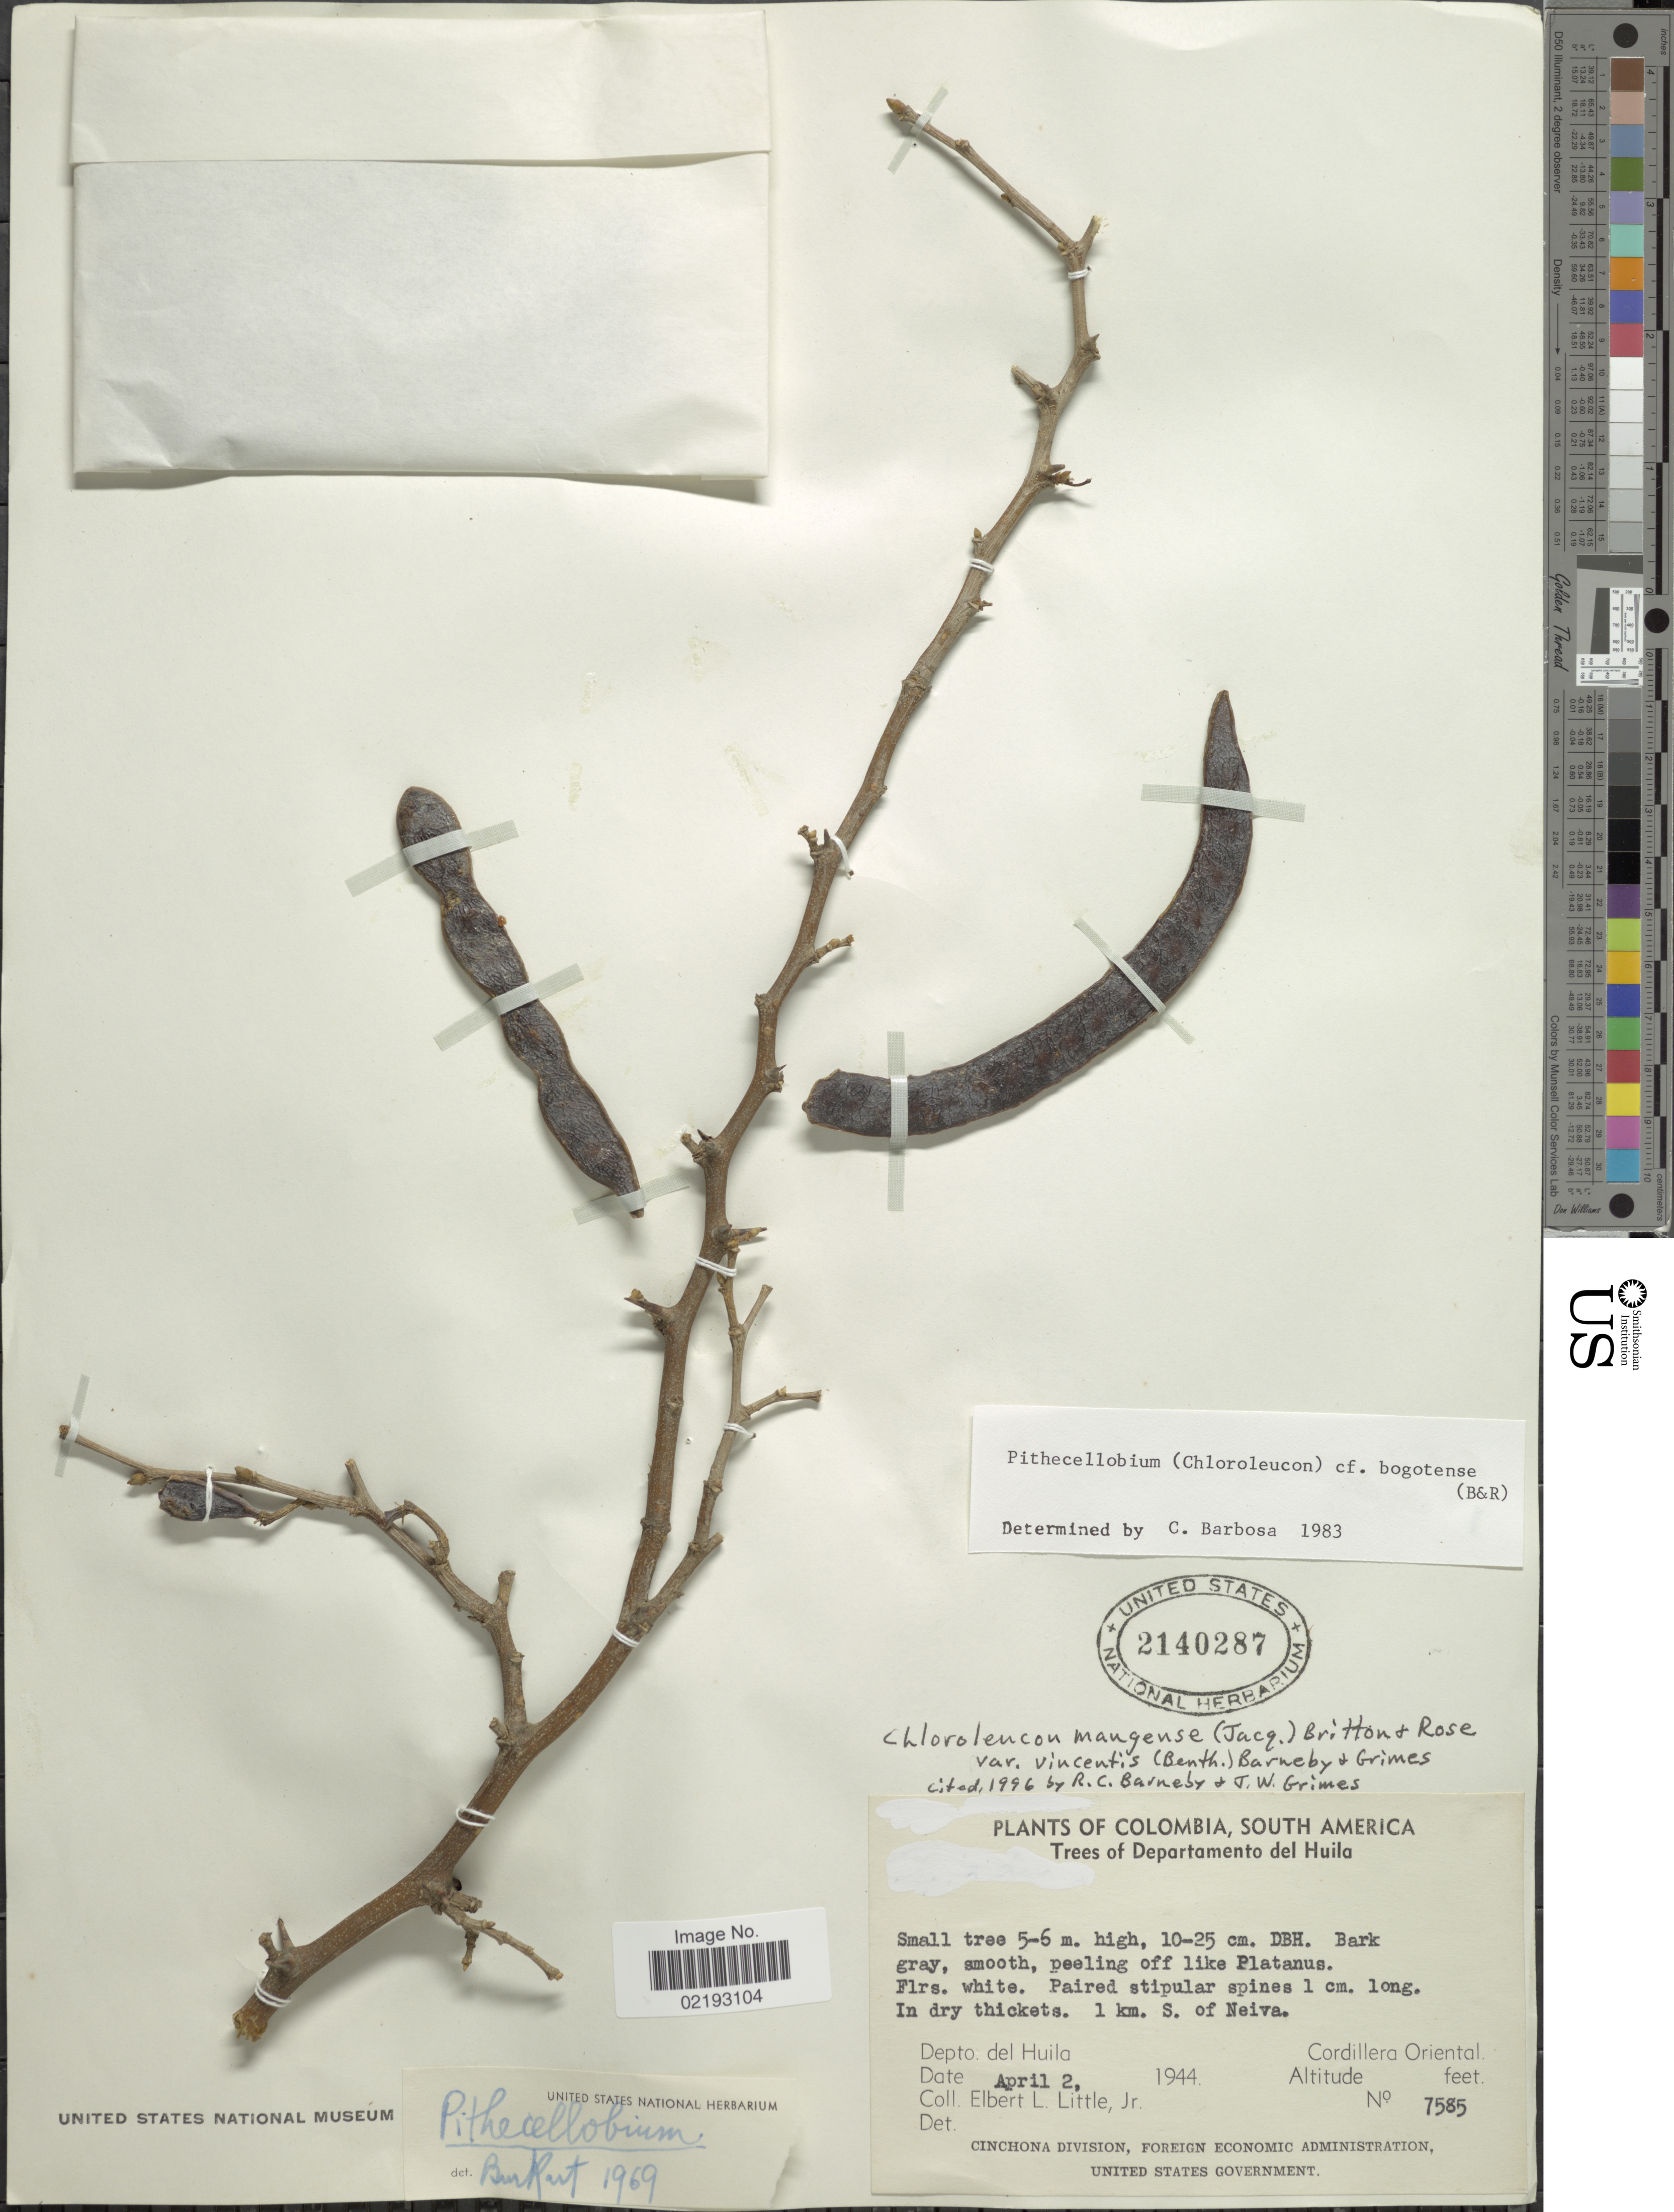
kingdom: Plantae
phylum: Tracheophyta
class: Magnoliopsida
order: Fabales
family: Fabaceae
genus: Chloroleucon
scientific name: Chloroleucon mangense var. vincentis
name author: (Benth.) Barneby & J.W. Grimes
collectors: E. L. Little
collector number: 7585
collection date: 1944-04-02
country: Colombia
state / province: Huila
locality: South America, 1 km S of Neiva, Cordillera Oriental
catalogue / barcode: US 2140287